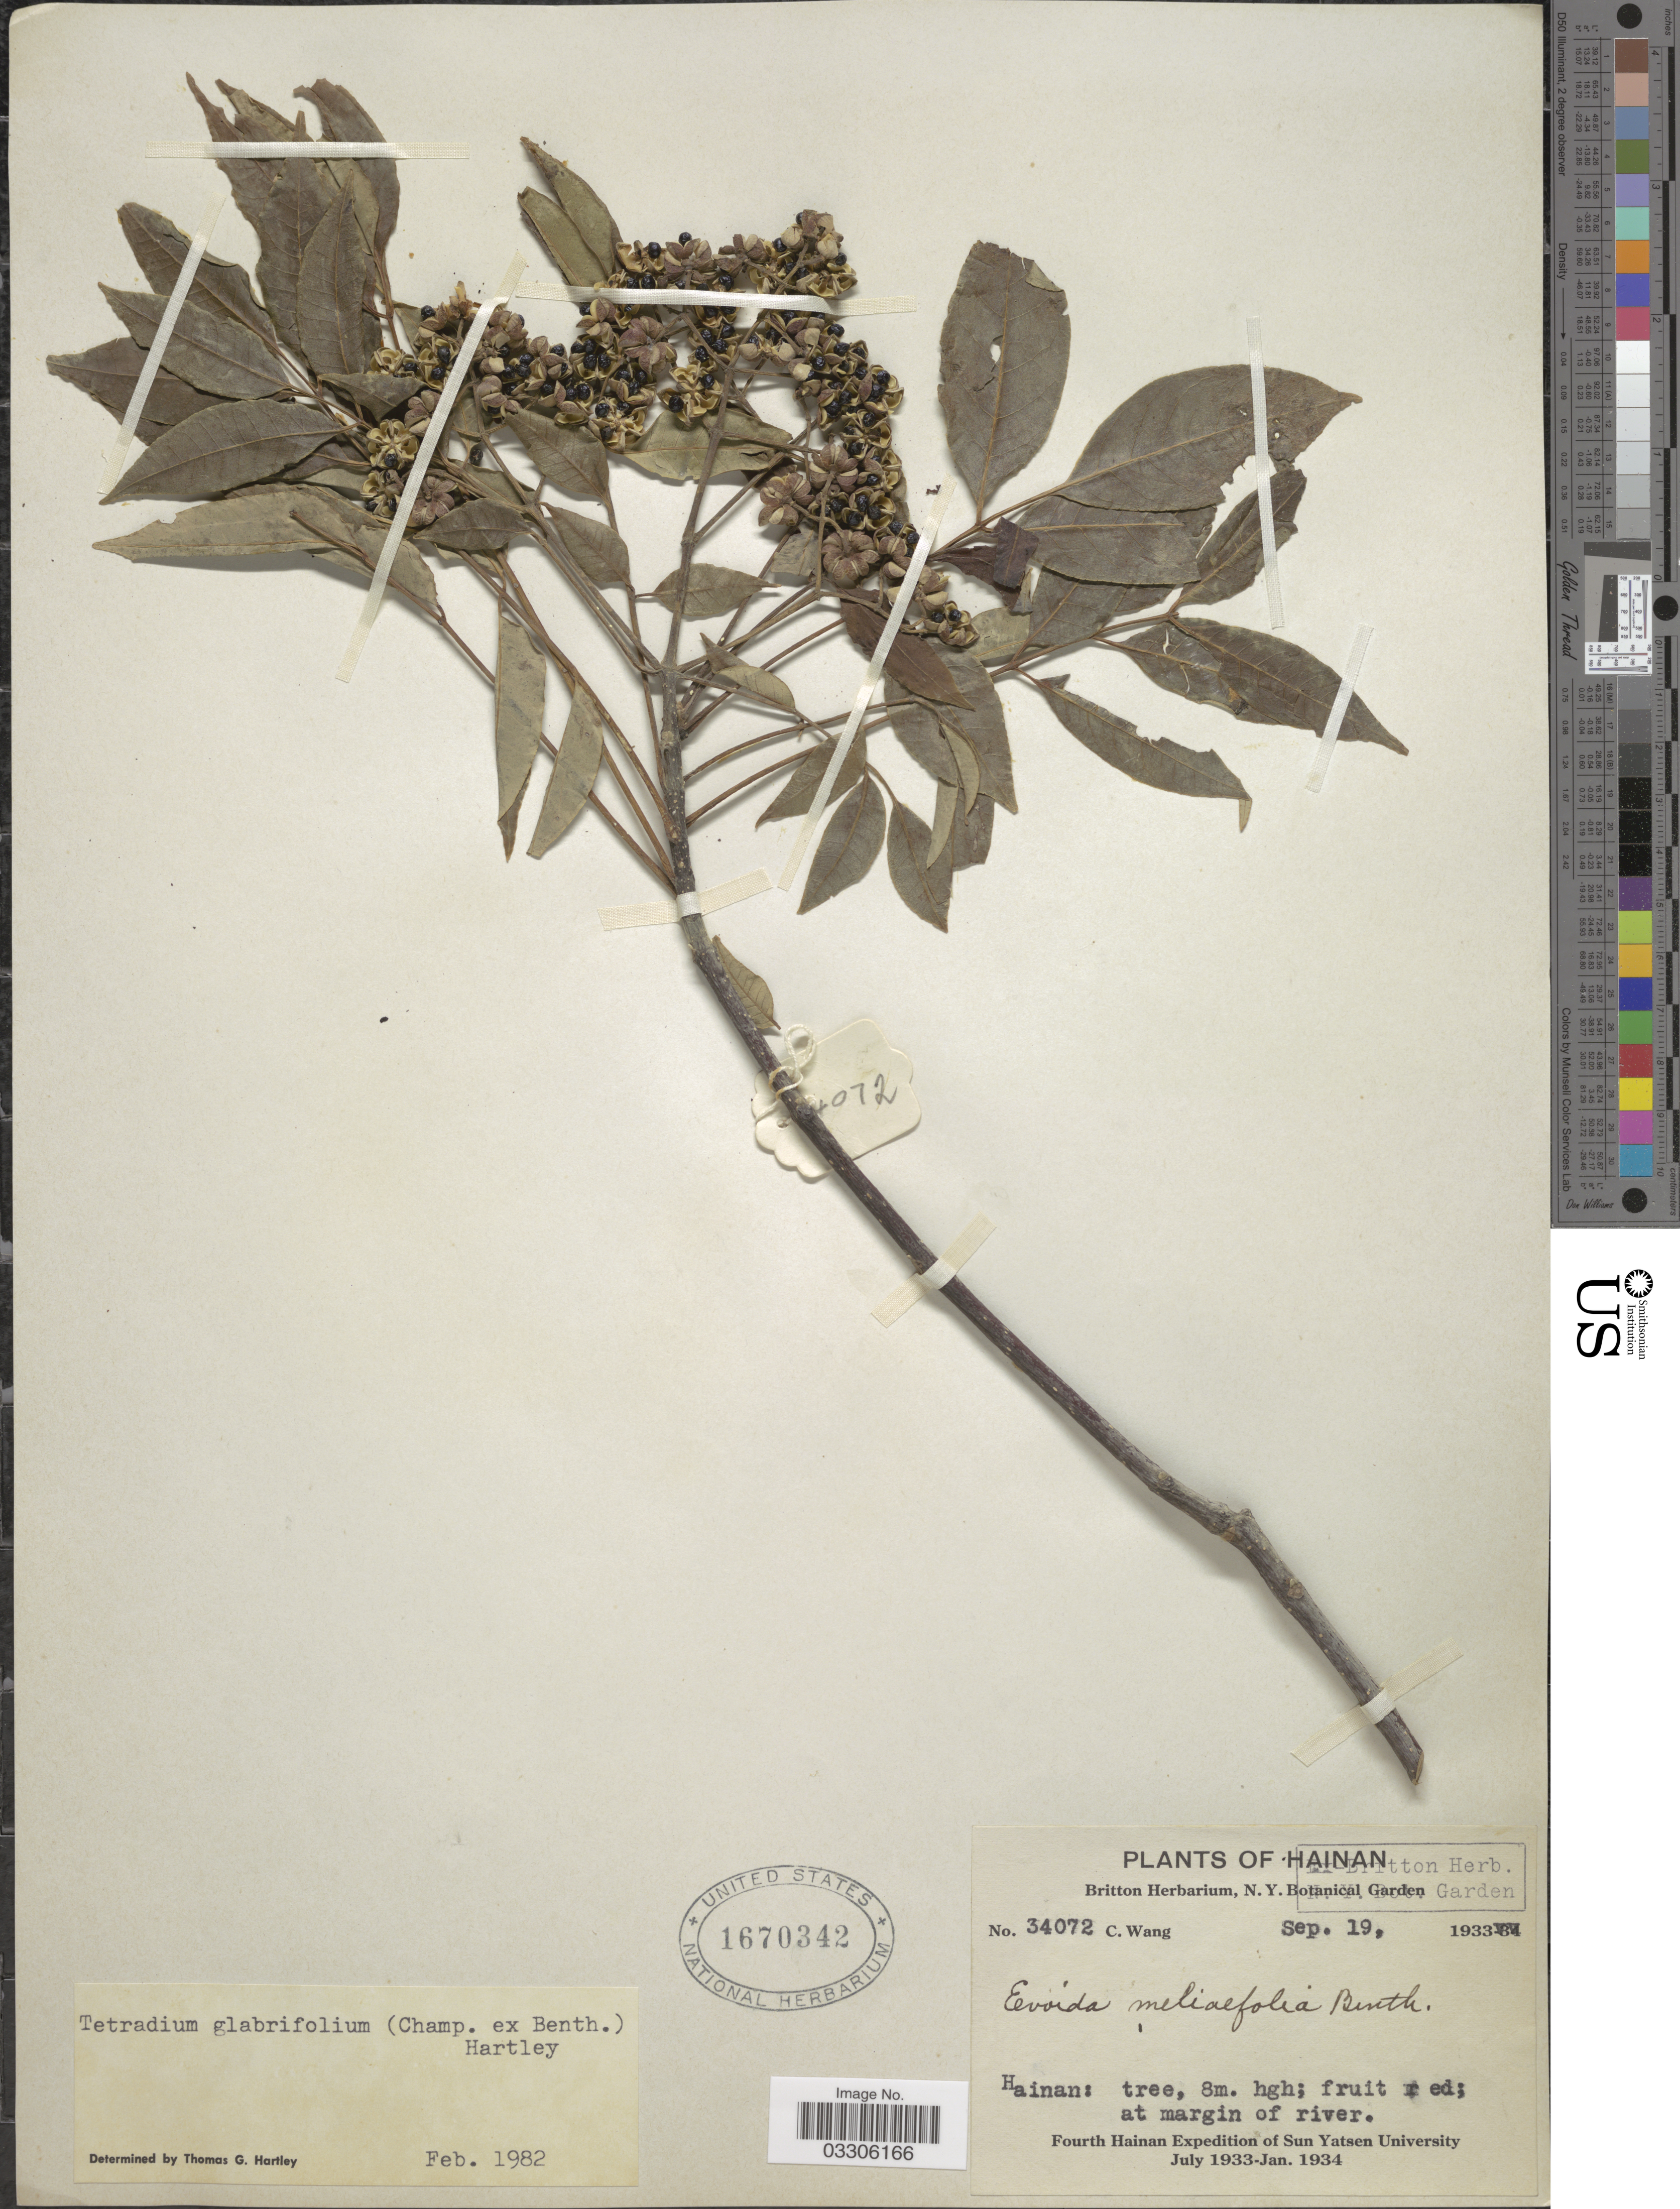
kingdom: Plantae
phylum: Tracheophyta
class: Magnoliopsida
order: Sapindales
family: Rutaceae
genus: Tetradium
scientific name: Tetradium glabrifolium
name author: (Champ. ex Benth.) T.G. Hartley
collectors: C. Wang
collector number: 34072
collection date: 1933-09-19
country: China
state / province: Hainan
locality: Margin of river.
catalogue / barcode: US 1670342